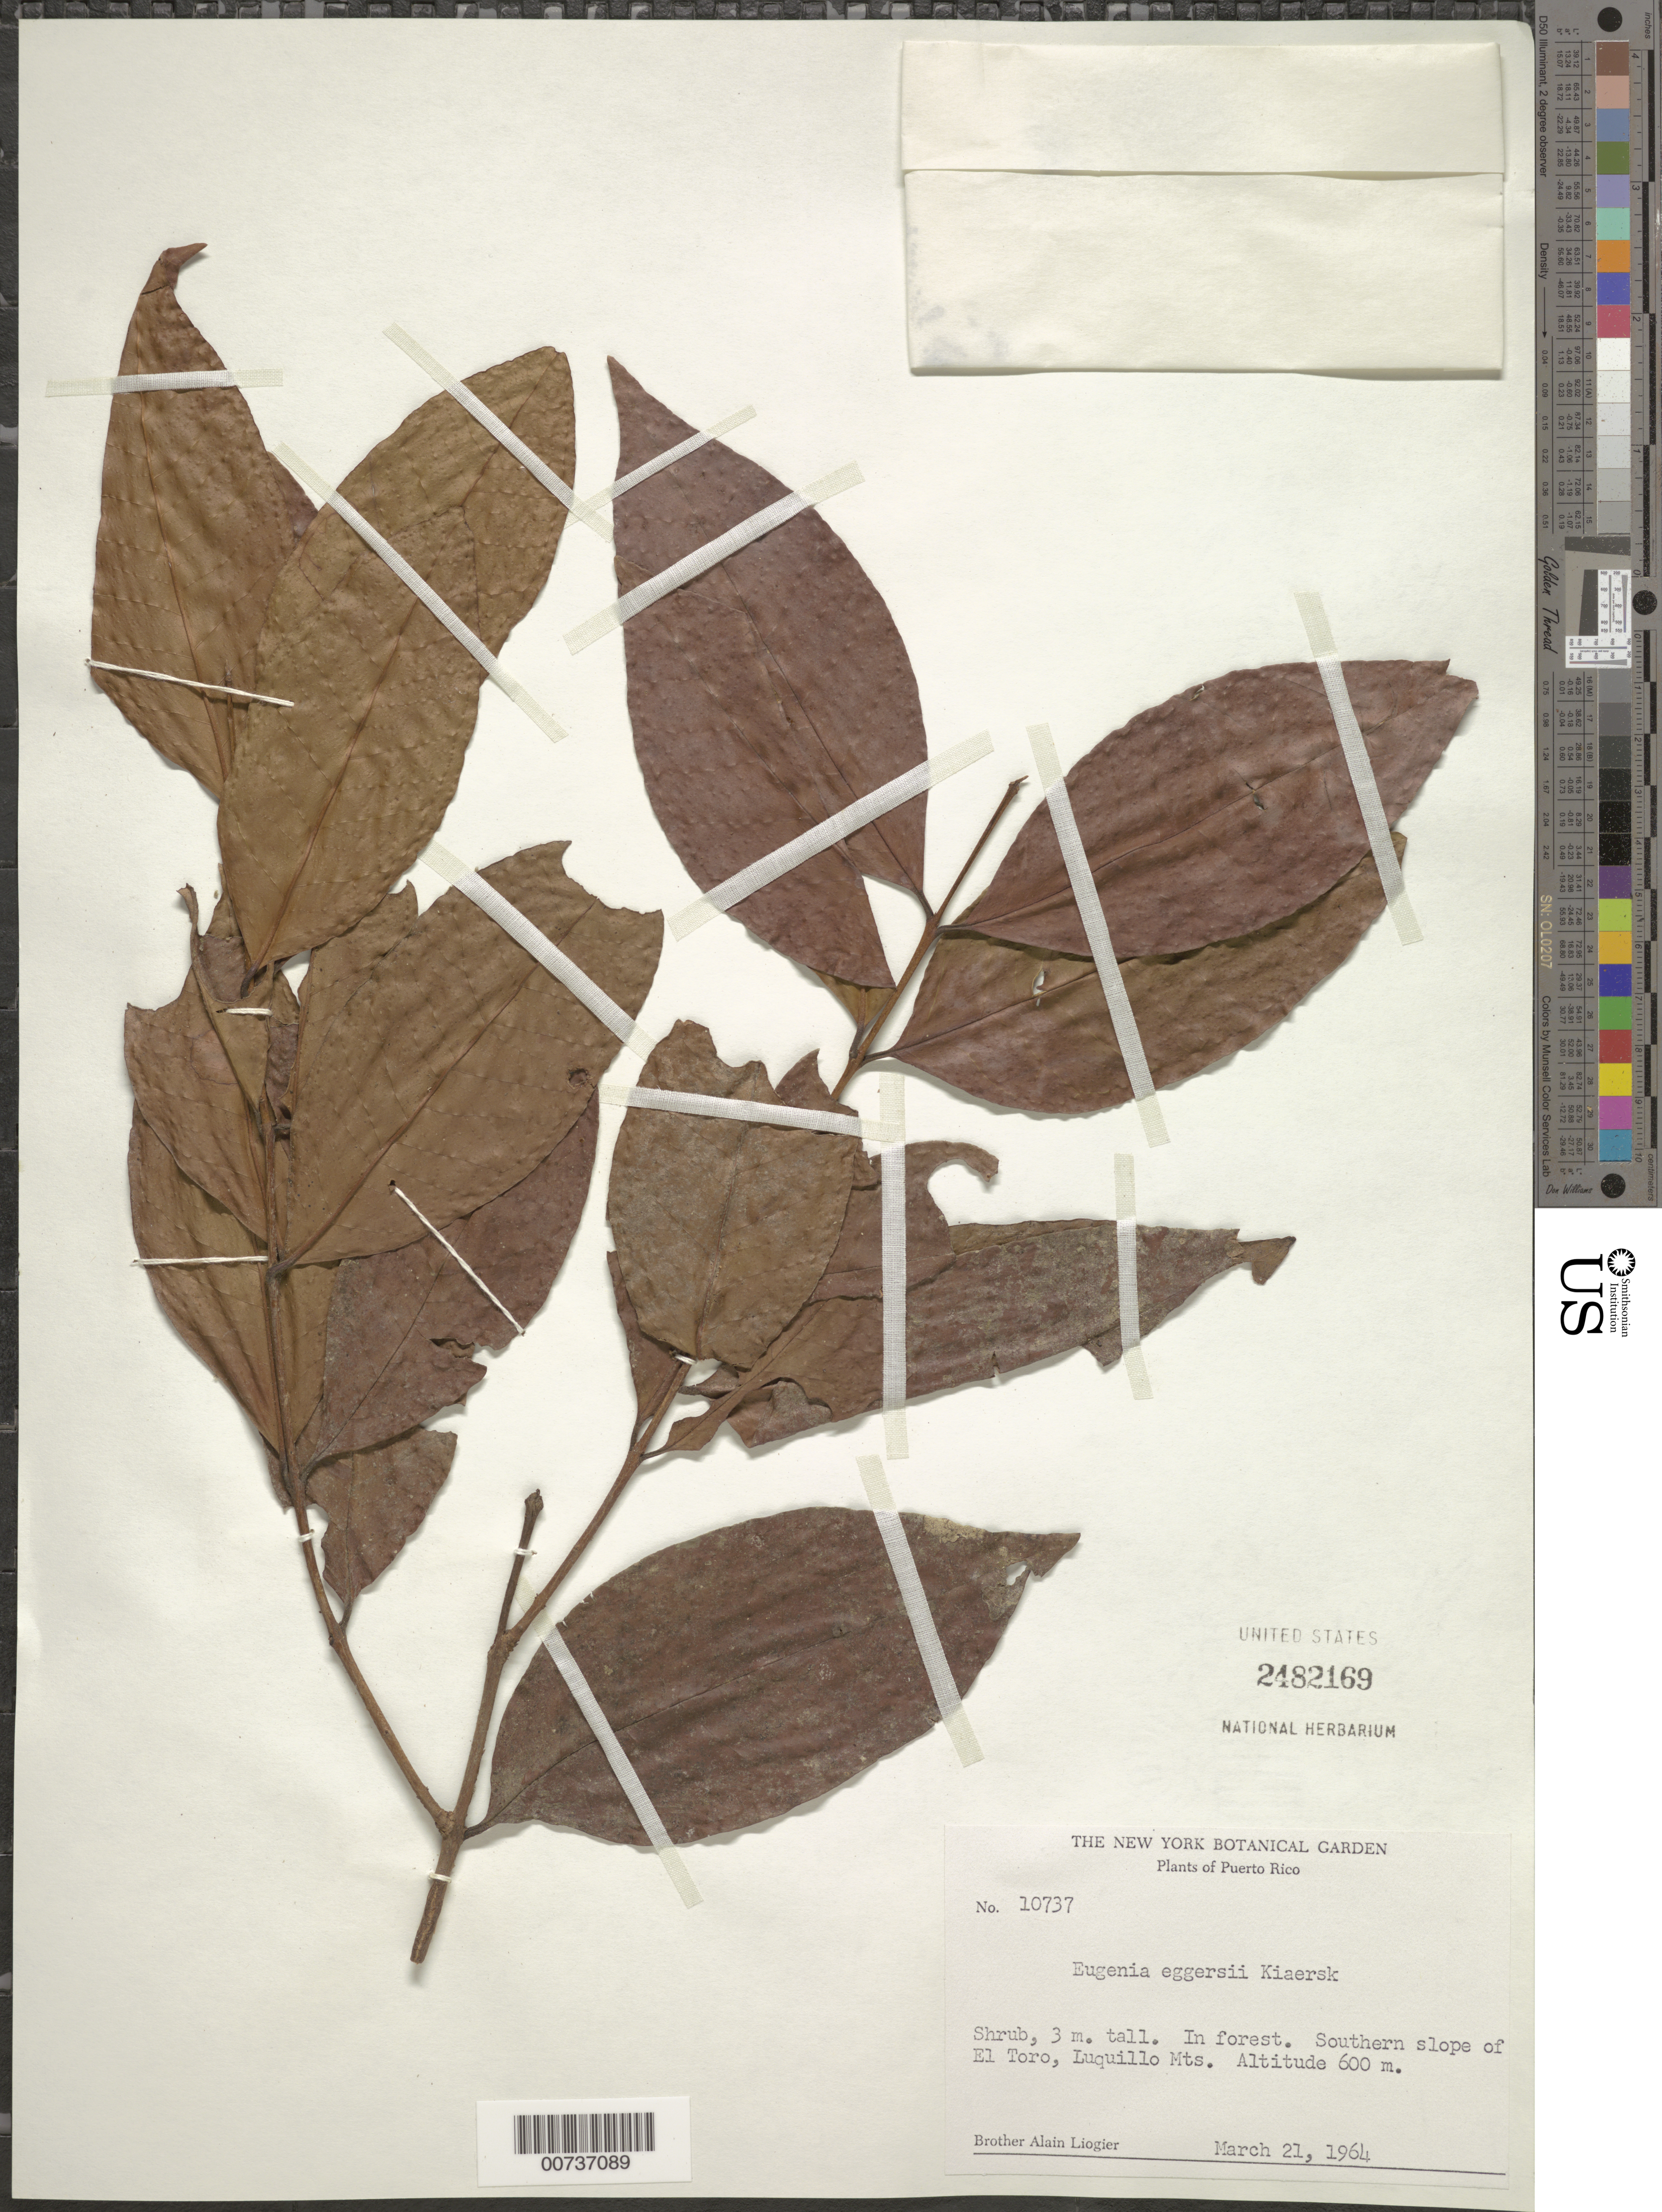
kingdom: Plantae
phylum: Tracheophyta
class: Magnoliopsida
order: Myrtales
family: Myrtaceae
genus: Eugenia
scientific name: Eugenia eggersii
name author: Kiaersk.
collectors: A. H. Liogier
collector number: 10737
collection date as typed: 21 Mar 1964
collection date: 1964-03-21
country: Puerto Rico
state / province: Luquillo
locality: Southern slope of El Toro, Luquillo Mountains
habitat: In forest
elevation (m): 600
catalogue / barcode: US 2482169